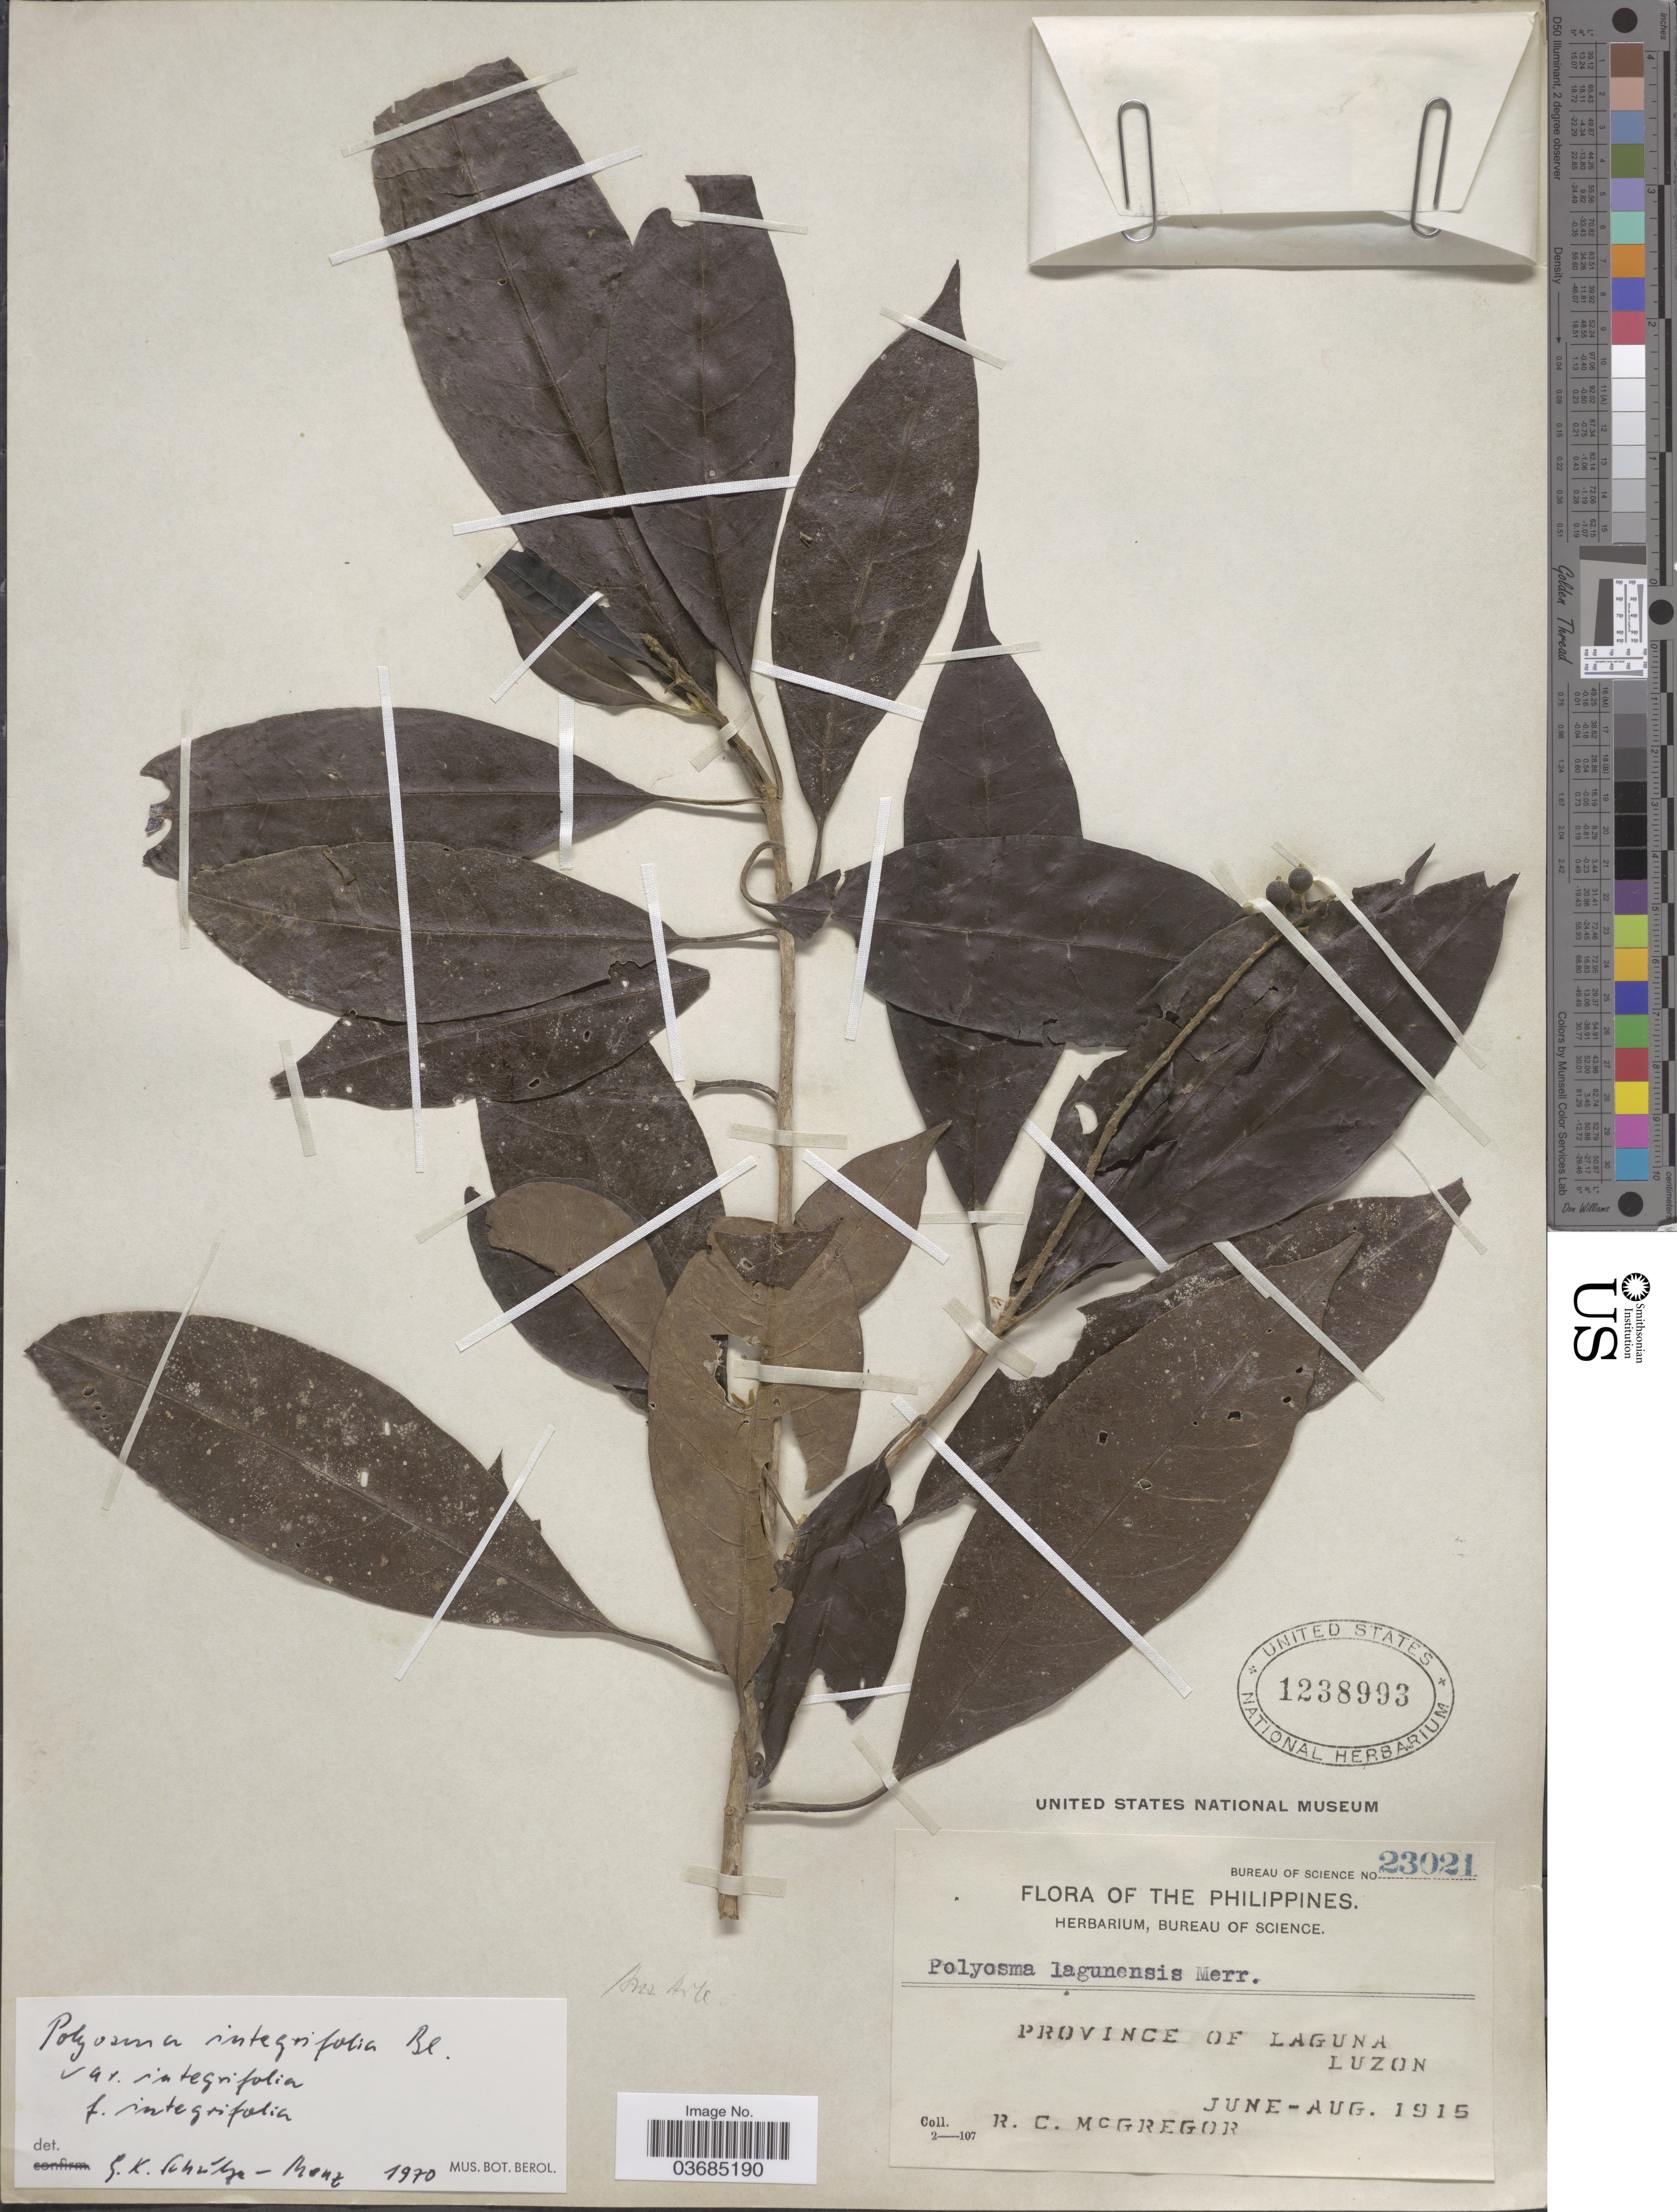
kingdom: Plantae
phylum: Tracheophyta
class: Magnoliopsida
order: Escalloniales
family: Escalloniaceae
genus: Polyosma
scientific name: Polyosma integrifolia var. integrifolia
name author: Blume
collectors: R. C. McGregor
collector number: Bureau of Science 23021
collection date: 1915-06/1915-08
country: Philippines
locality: Province of Laguna, Luzon.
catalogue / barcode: US 1238993